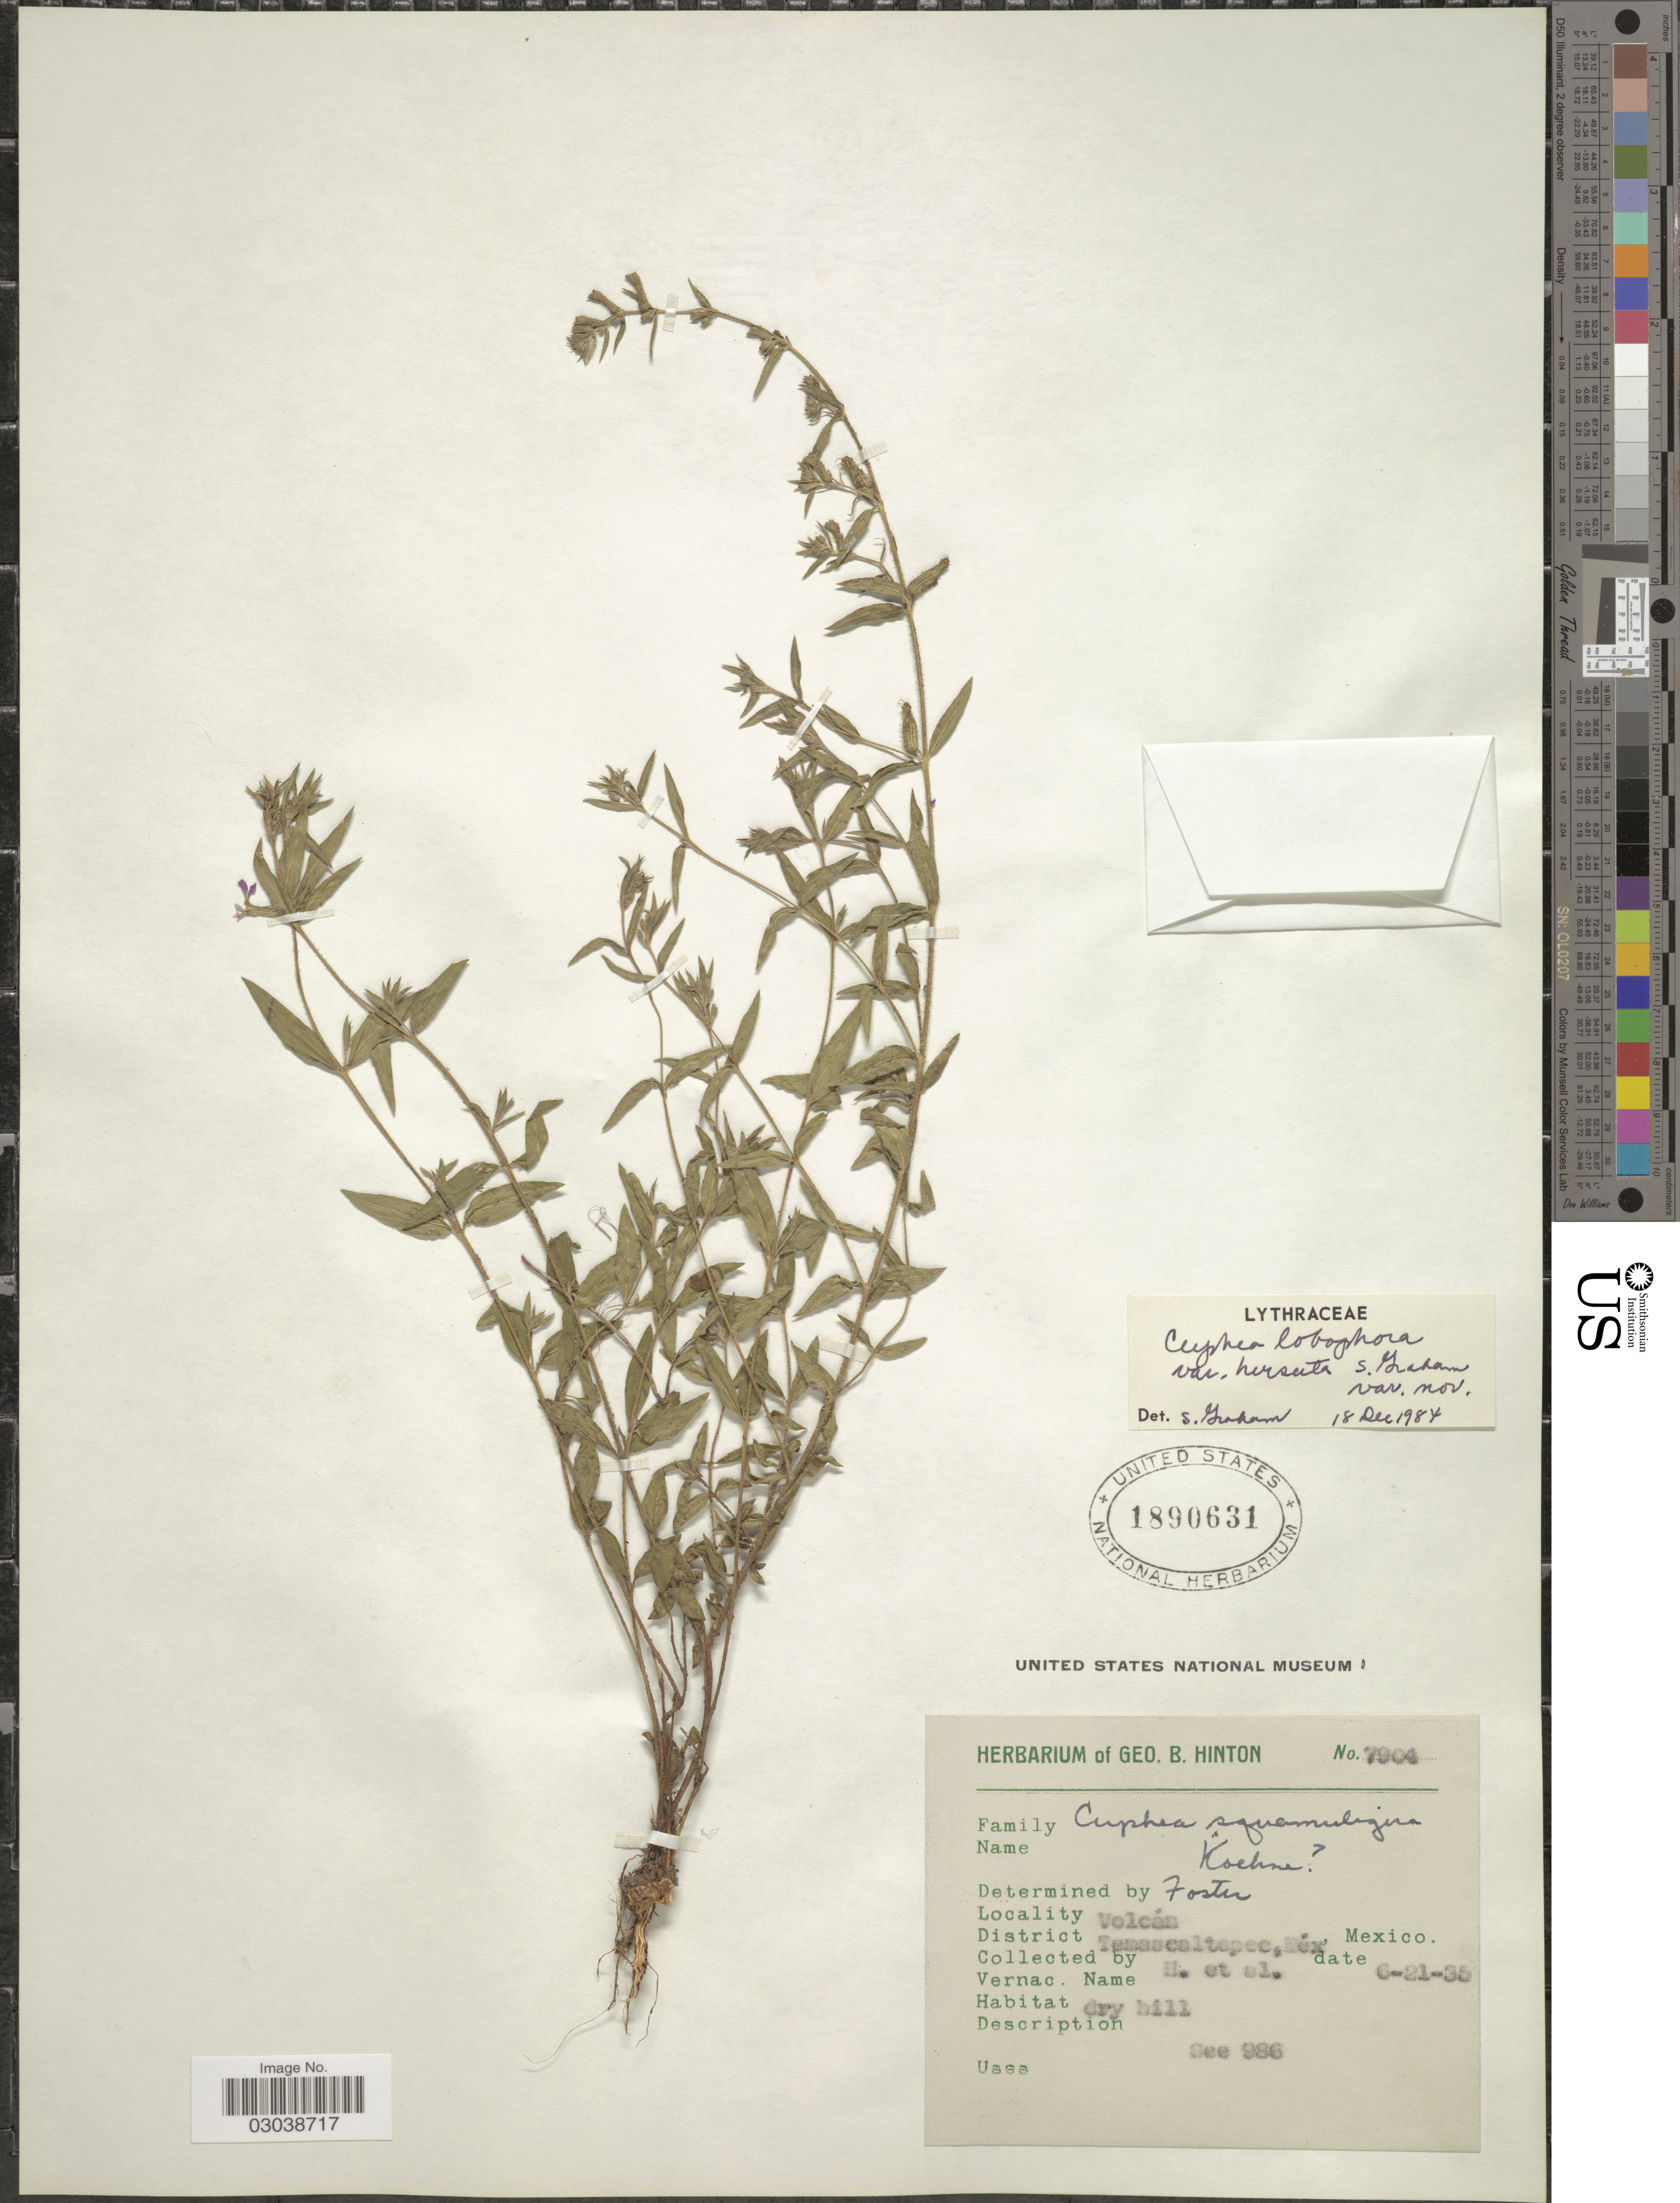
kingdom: Plantae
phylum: Tracheophyta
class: Magnoliopsida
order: Myrtales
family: Lythraceae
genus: Cuphea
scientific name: Cuphea lobophora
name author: Koehne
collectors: G. B. Hinton & et al.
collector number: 7904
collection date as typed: Transcribed d/m/y: 21/6/35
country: Mexico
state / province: México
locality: Volcán, District Temascaltepec.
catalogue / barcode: US 1890631